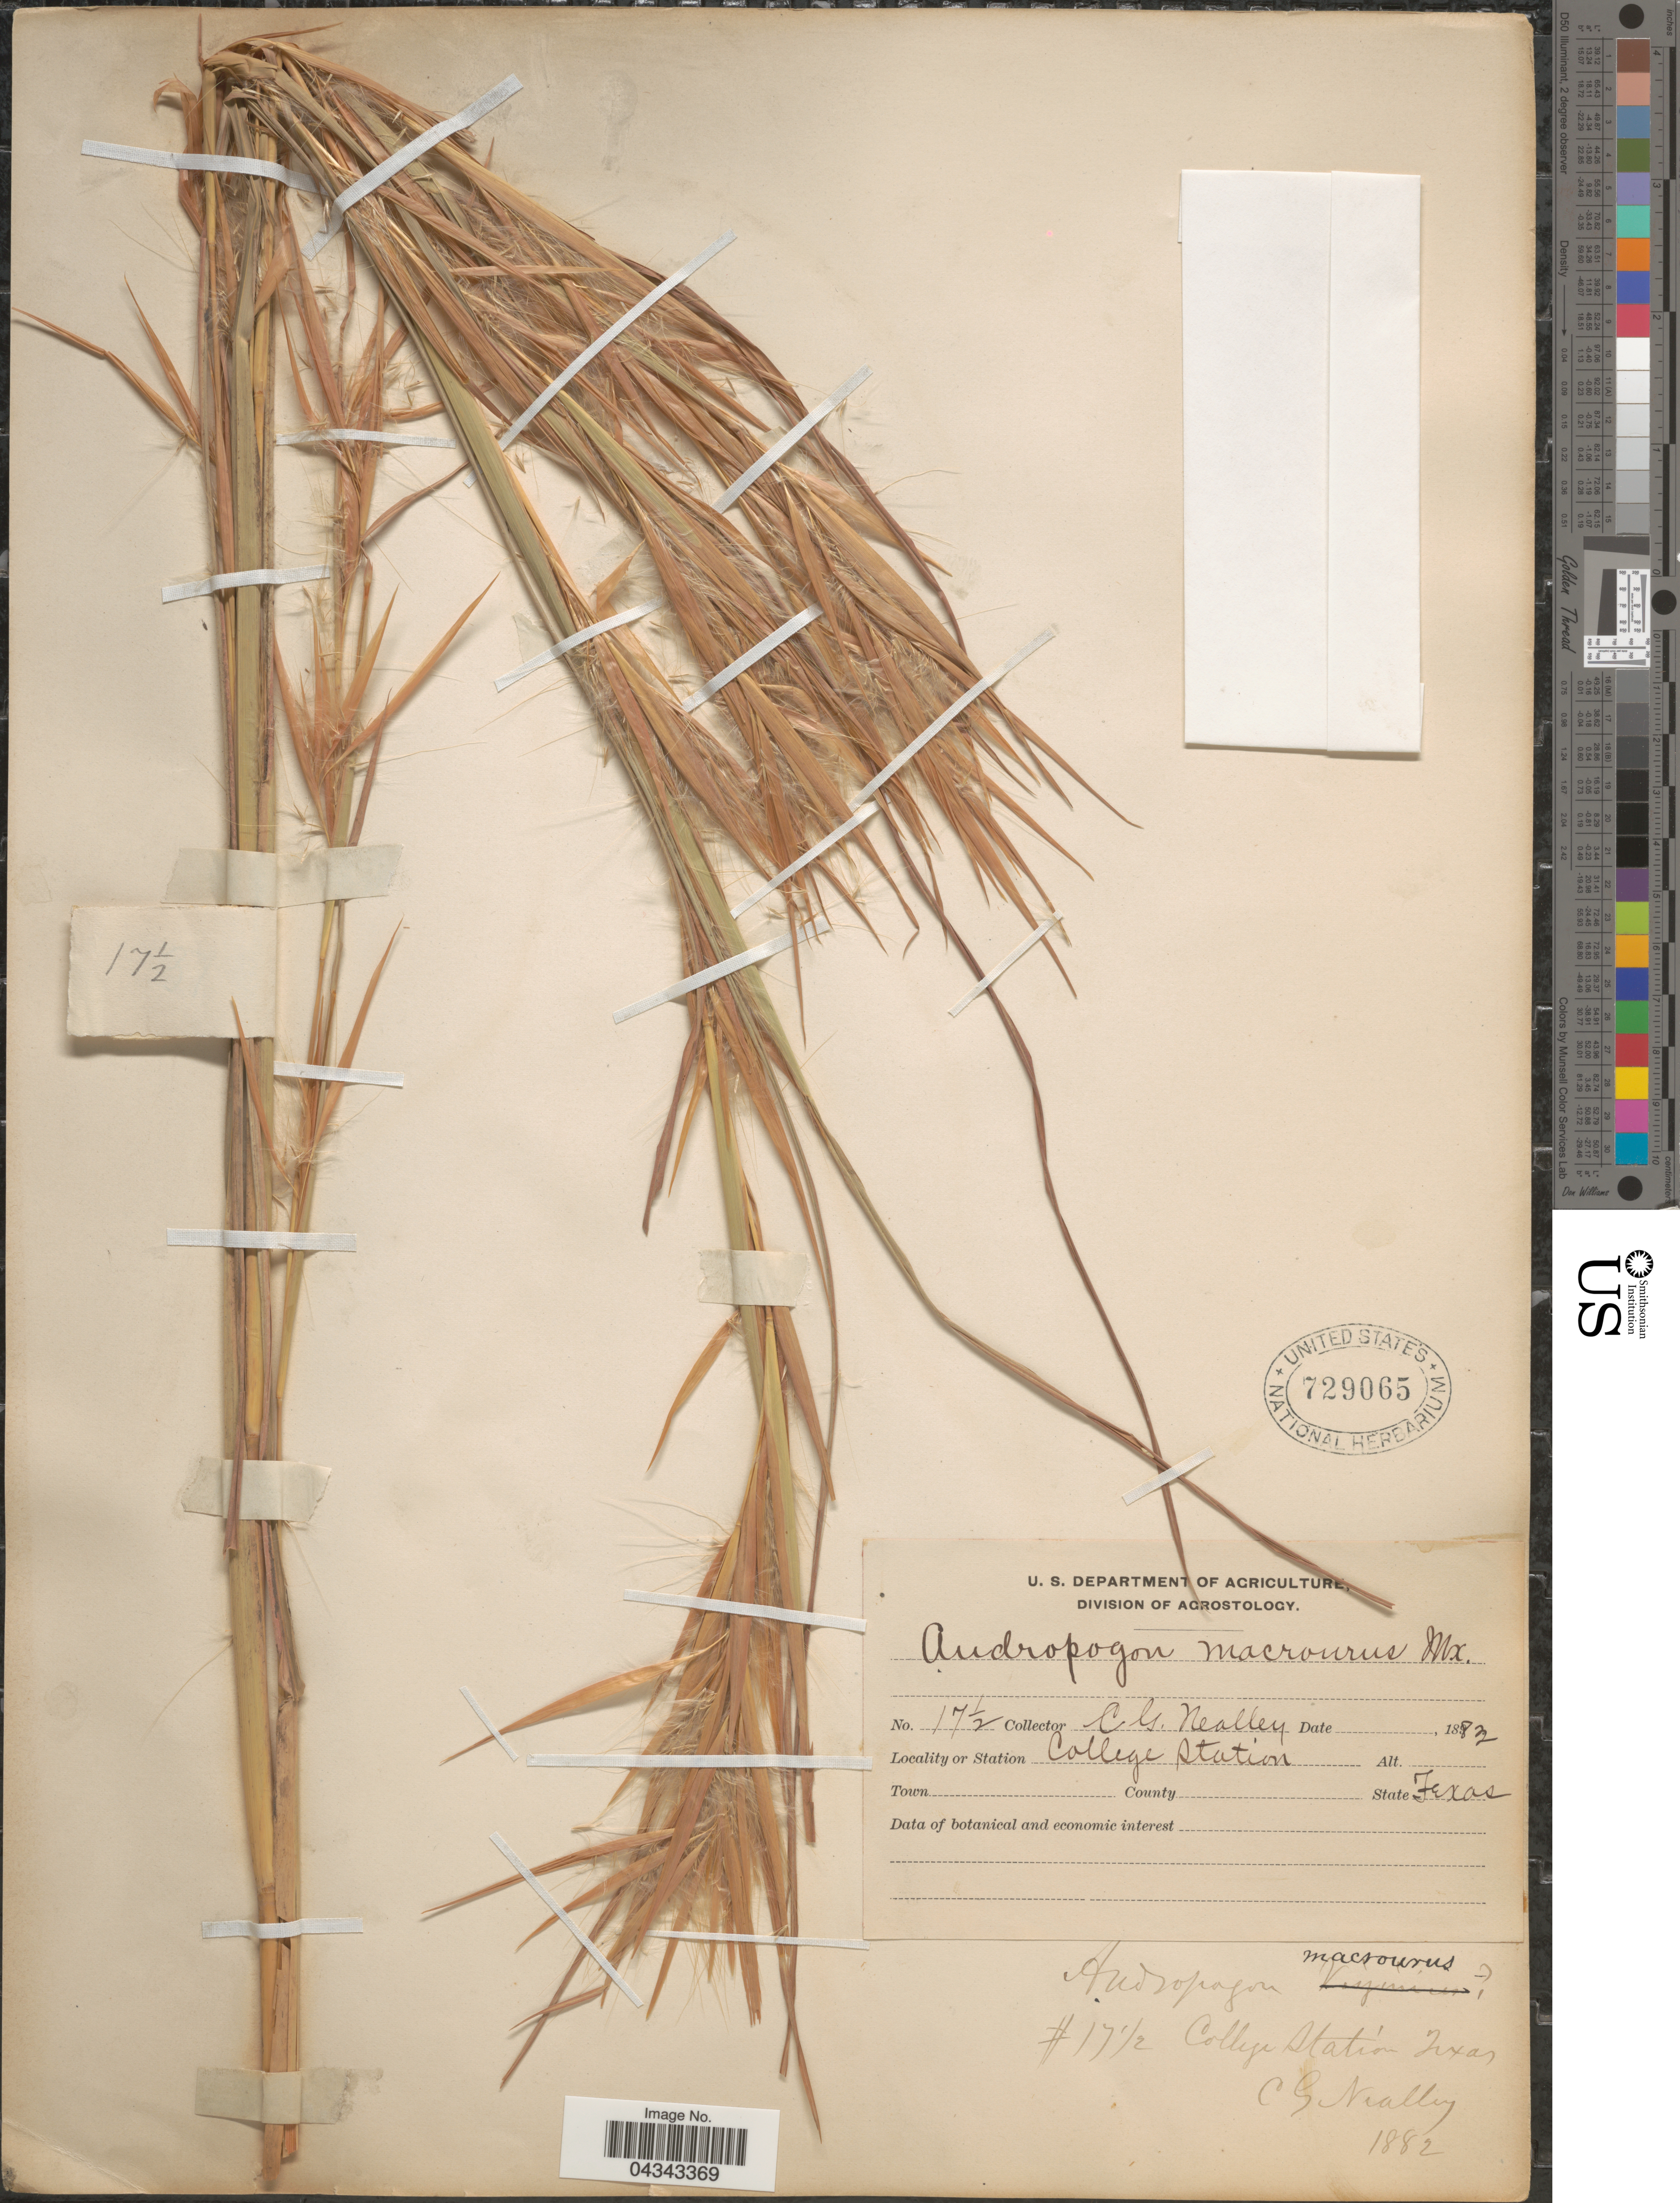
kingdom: Plantae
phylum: Tracheophyta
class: Liliopsida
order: Poales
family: Poaceae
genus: Andropogon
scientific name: Andropogon glomeratus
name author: (Walter) Britton, Stearns & Poggenb.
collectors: C. Nealley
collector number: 17½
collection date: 1882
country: United States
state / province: Texas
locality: College Station.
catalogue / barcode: US 729065